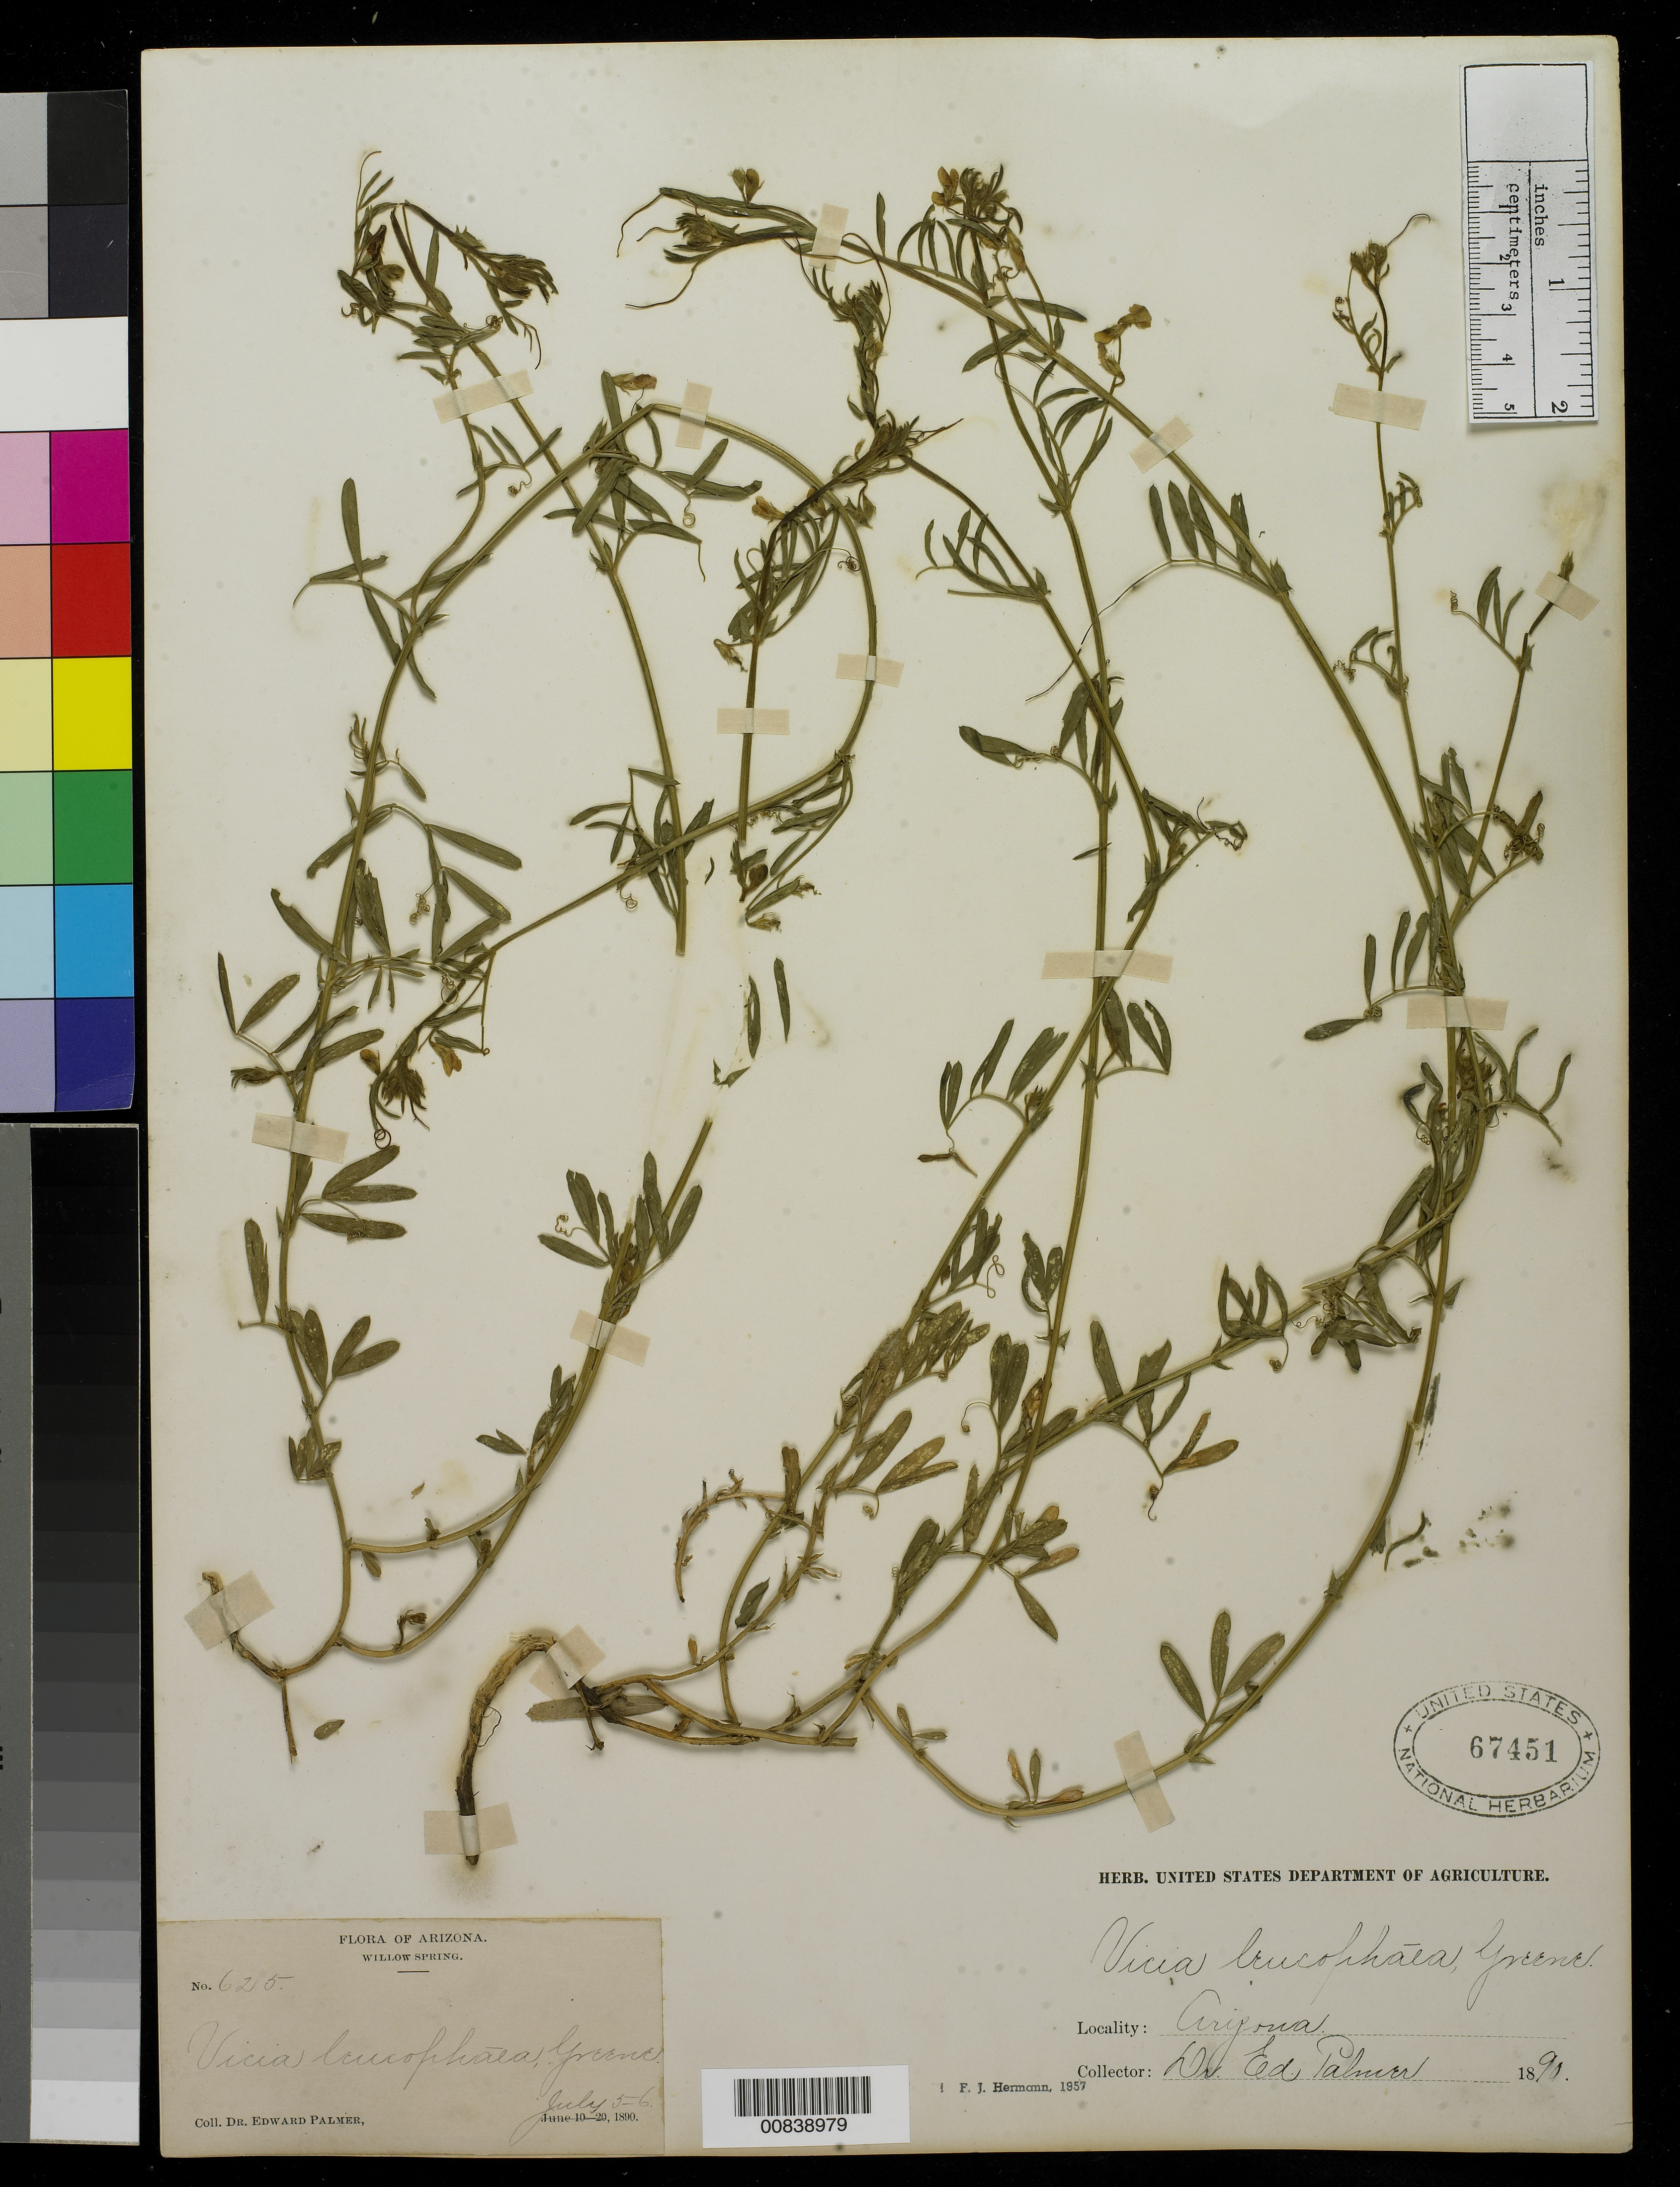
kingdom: Plantae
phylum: Tracheophyta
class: Magnoliopsida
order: Fabales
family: Fabaceae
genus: Vicia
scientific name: Vicia leucophaea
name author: Greene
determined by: Hermann, F. J.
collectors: E. Palmer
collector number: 625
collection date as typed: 05 Jul 1890 to 06 Jul 1890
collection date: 1890-07-05/1890-07-06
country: United States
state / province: Arizona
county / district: Coconino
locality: Willow Spring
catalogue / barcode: US 67451